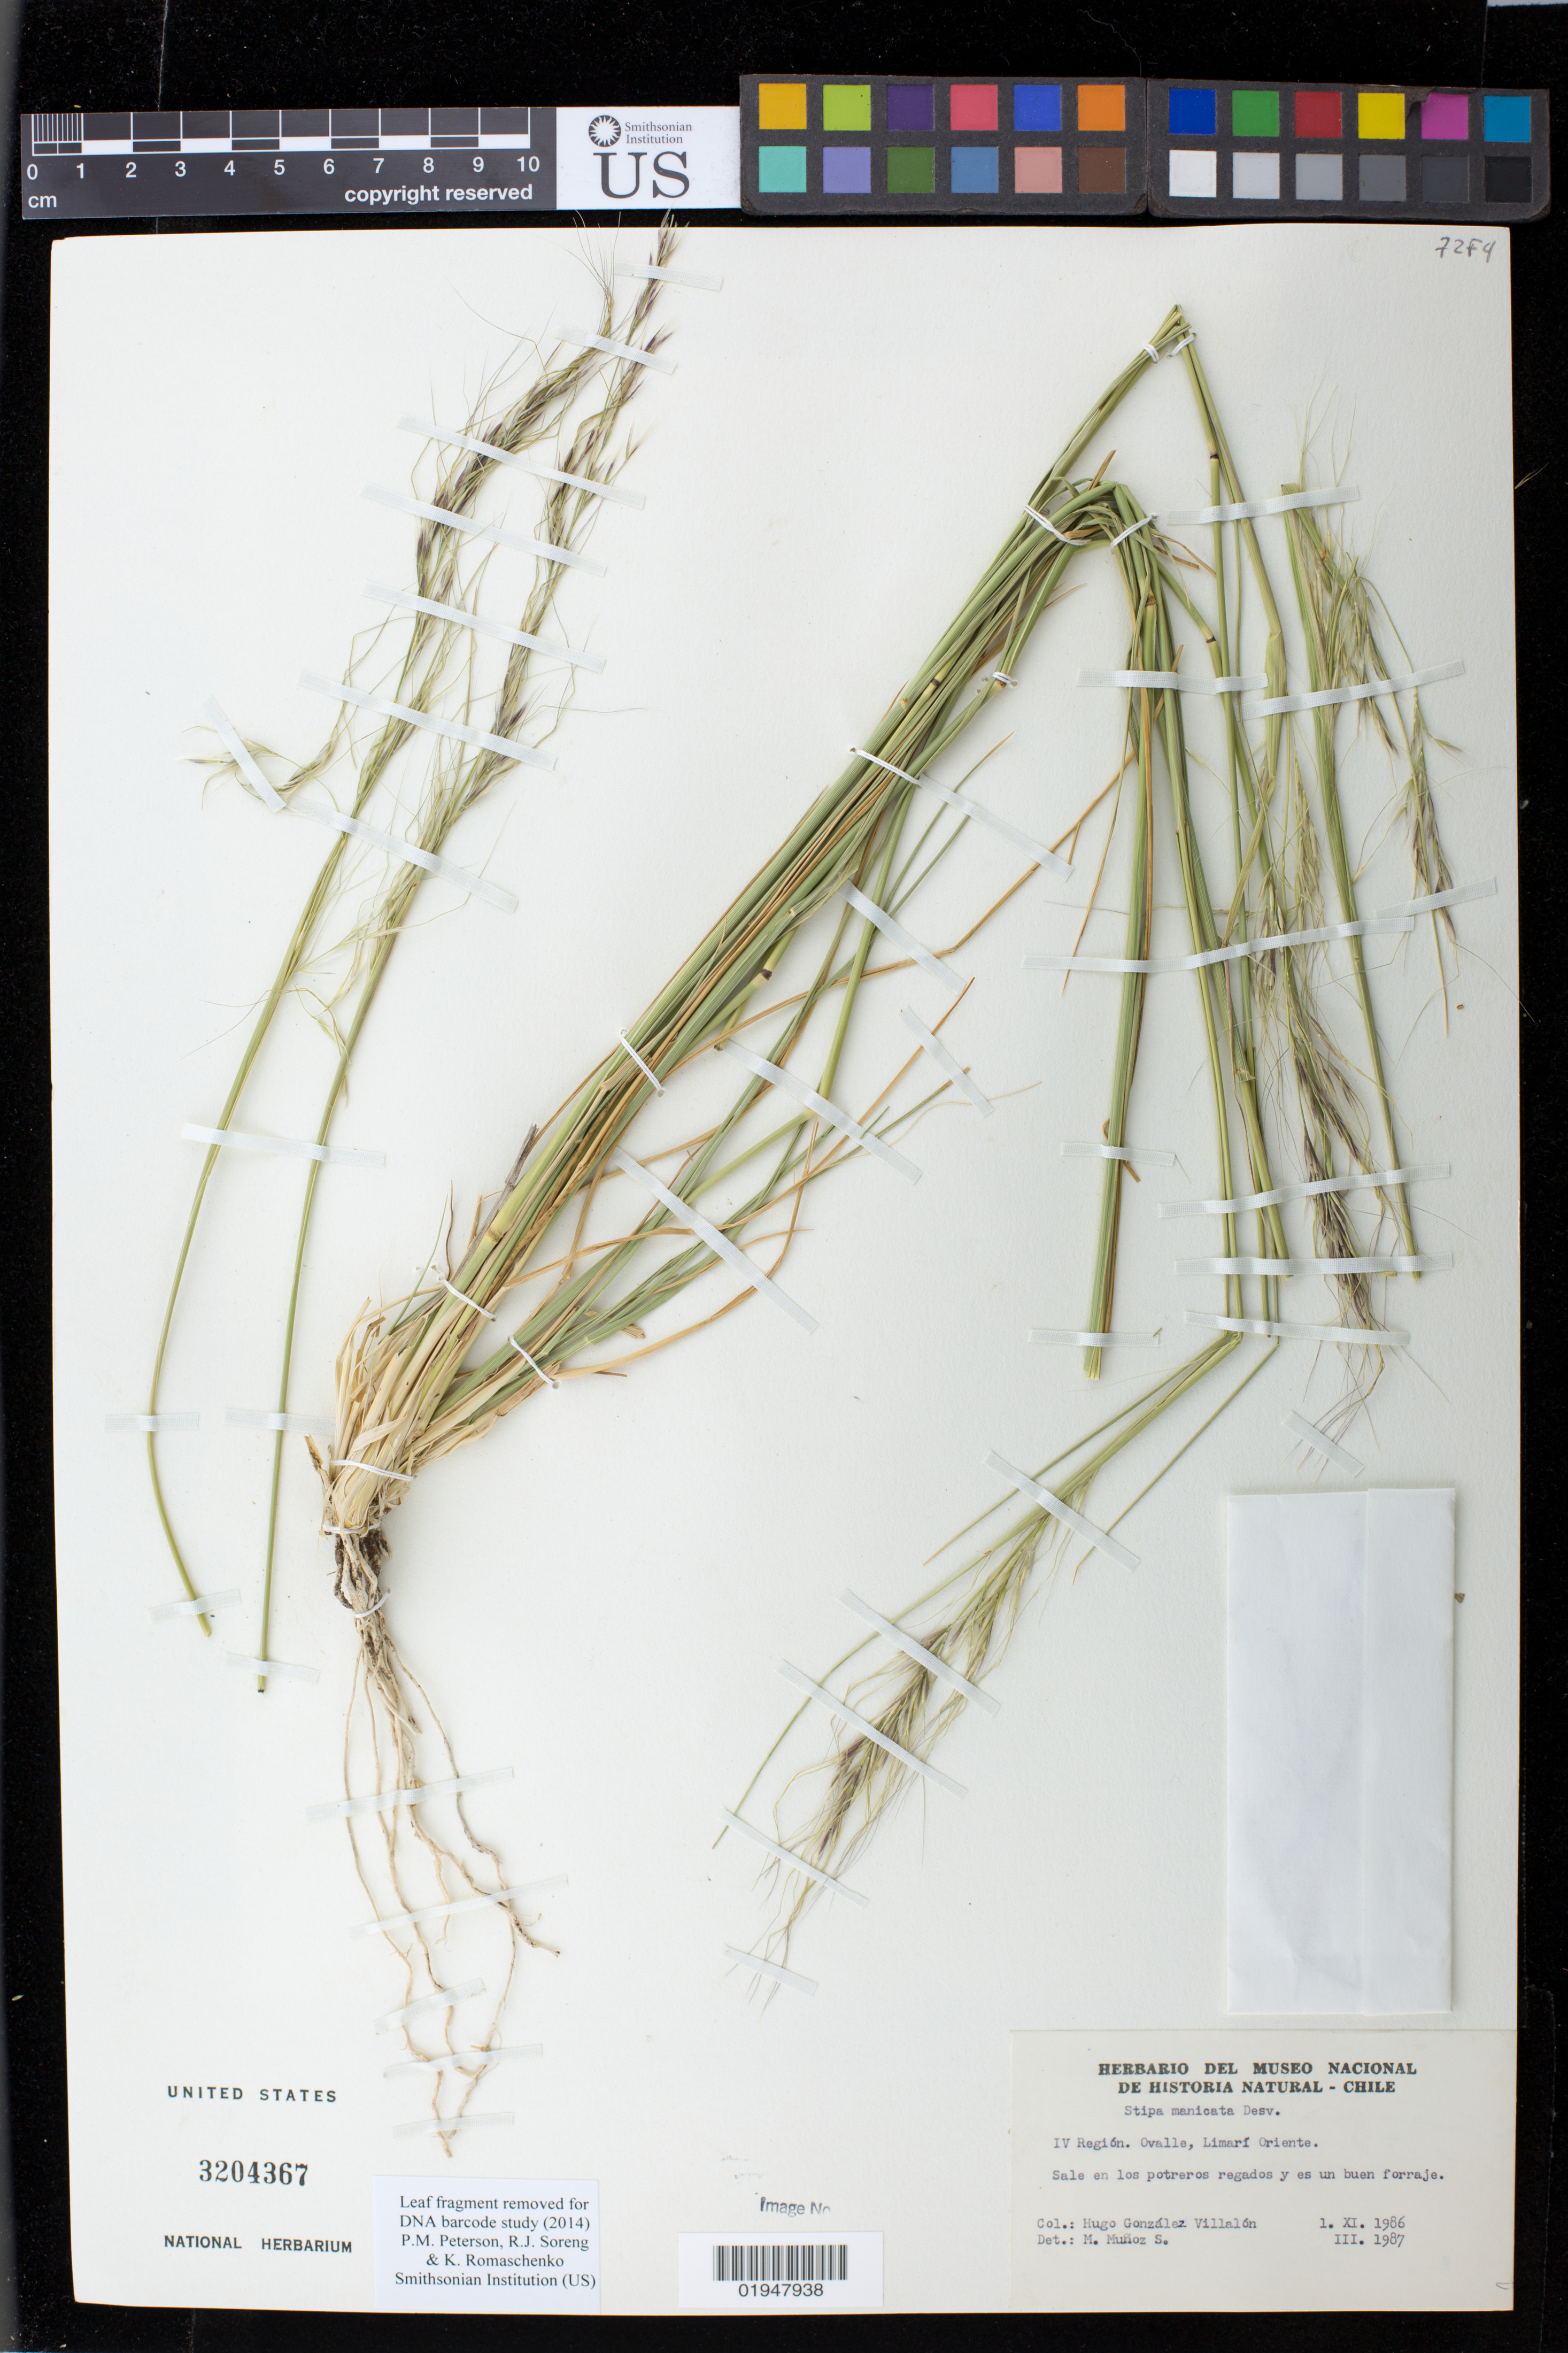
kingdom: Plantae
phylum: Tracheophyta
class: Liliopsida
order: Poales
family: Poaceae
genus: Nassella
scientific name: Nassella manicata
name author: (É. Desv.) Barkworth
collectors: H. Villaion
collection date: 1986-11-01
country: Chile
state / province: Coquimbo (IV)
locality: IV Región. Ovalle, Limarí Oriente.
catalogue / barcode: US 3204367